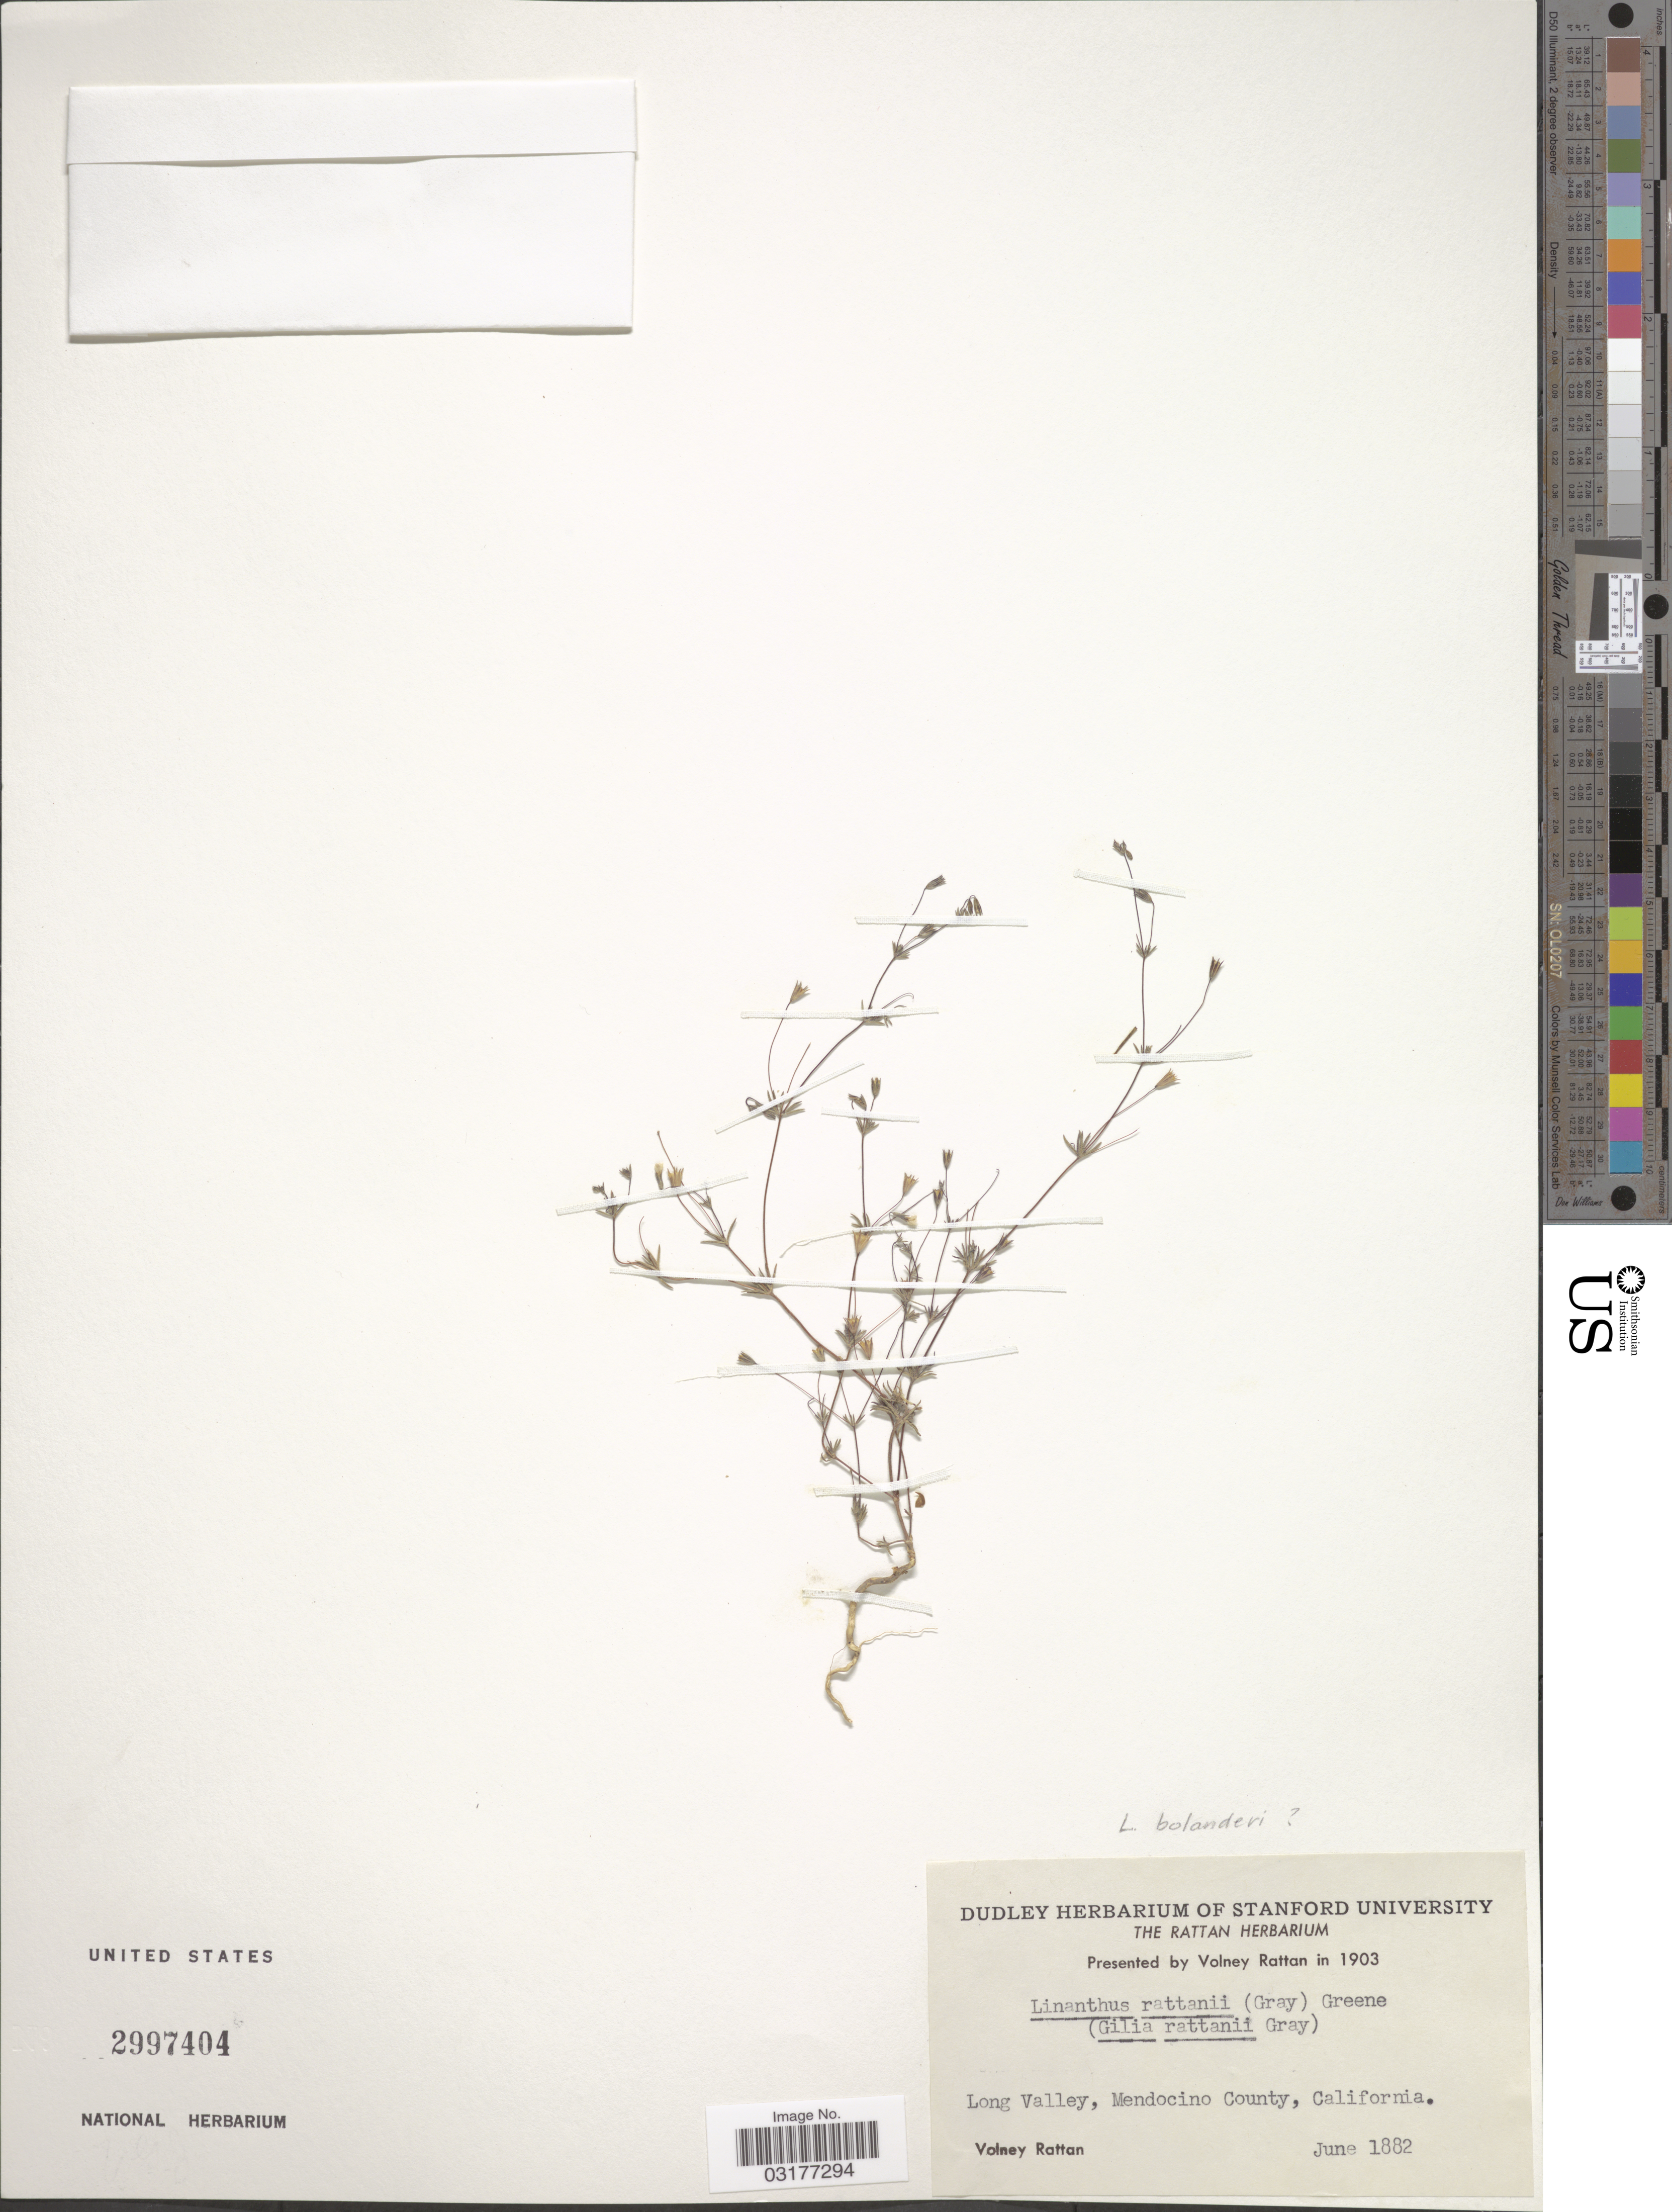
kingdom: Plantae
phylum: Tracheophyta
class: Magnoliopsida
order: Ericales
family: Polemoniaceae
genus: Leptosiphon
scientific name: Leptosiphon bolanderi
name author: (A. Gray) J.M. Porter & L.A. Johnson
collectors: V. Rattan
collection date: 1882-06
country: United States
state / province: California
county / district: Mendocino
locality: Long Valley, Mendocino County.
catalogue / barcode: US 2997404